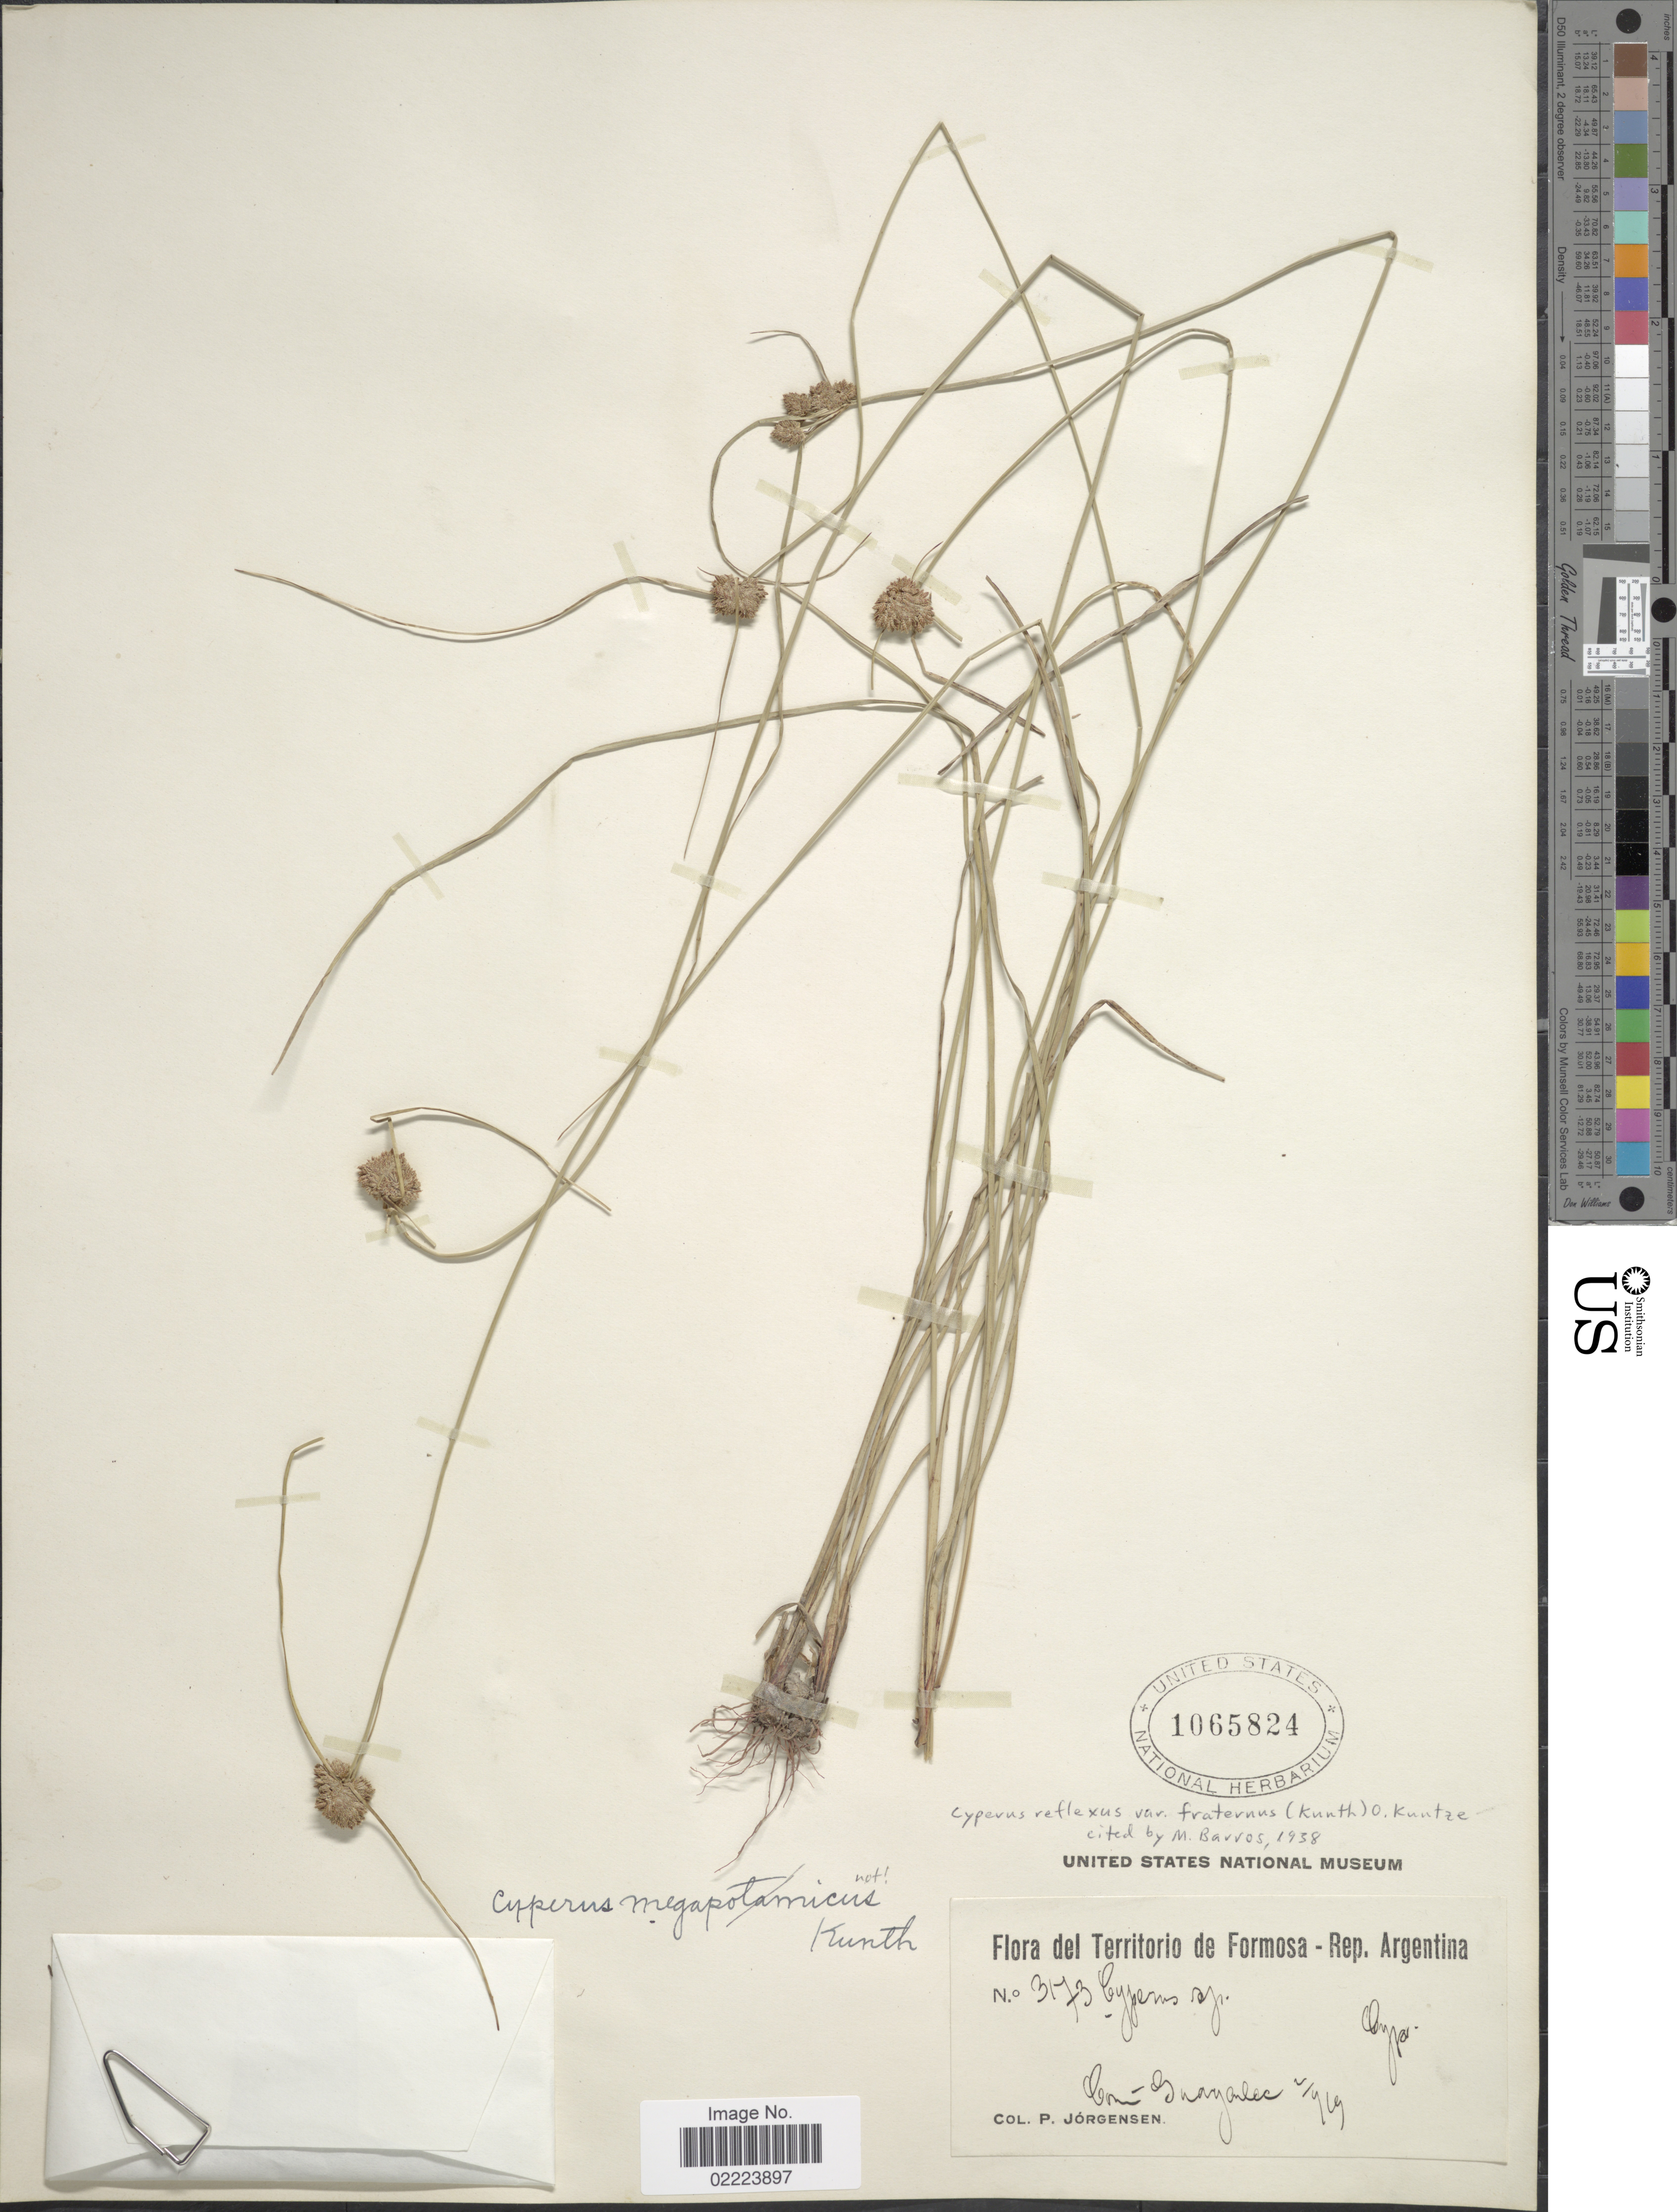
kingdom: Plantae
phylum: Tracheophyta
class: Liliopsida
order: Poales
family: Cyperaceae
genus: Cyperus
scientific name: Cyperus reflexus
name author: Vahl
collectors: P. Jörgensen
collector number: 3173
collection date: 1919-02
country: Argentina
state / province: Formosa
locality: Del Territorio de Formosa, Reg. Argentina, Comun Guaycolec.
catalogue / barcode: US 1065824